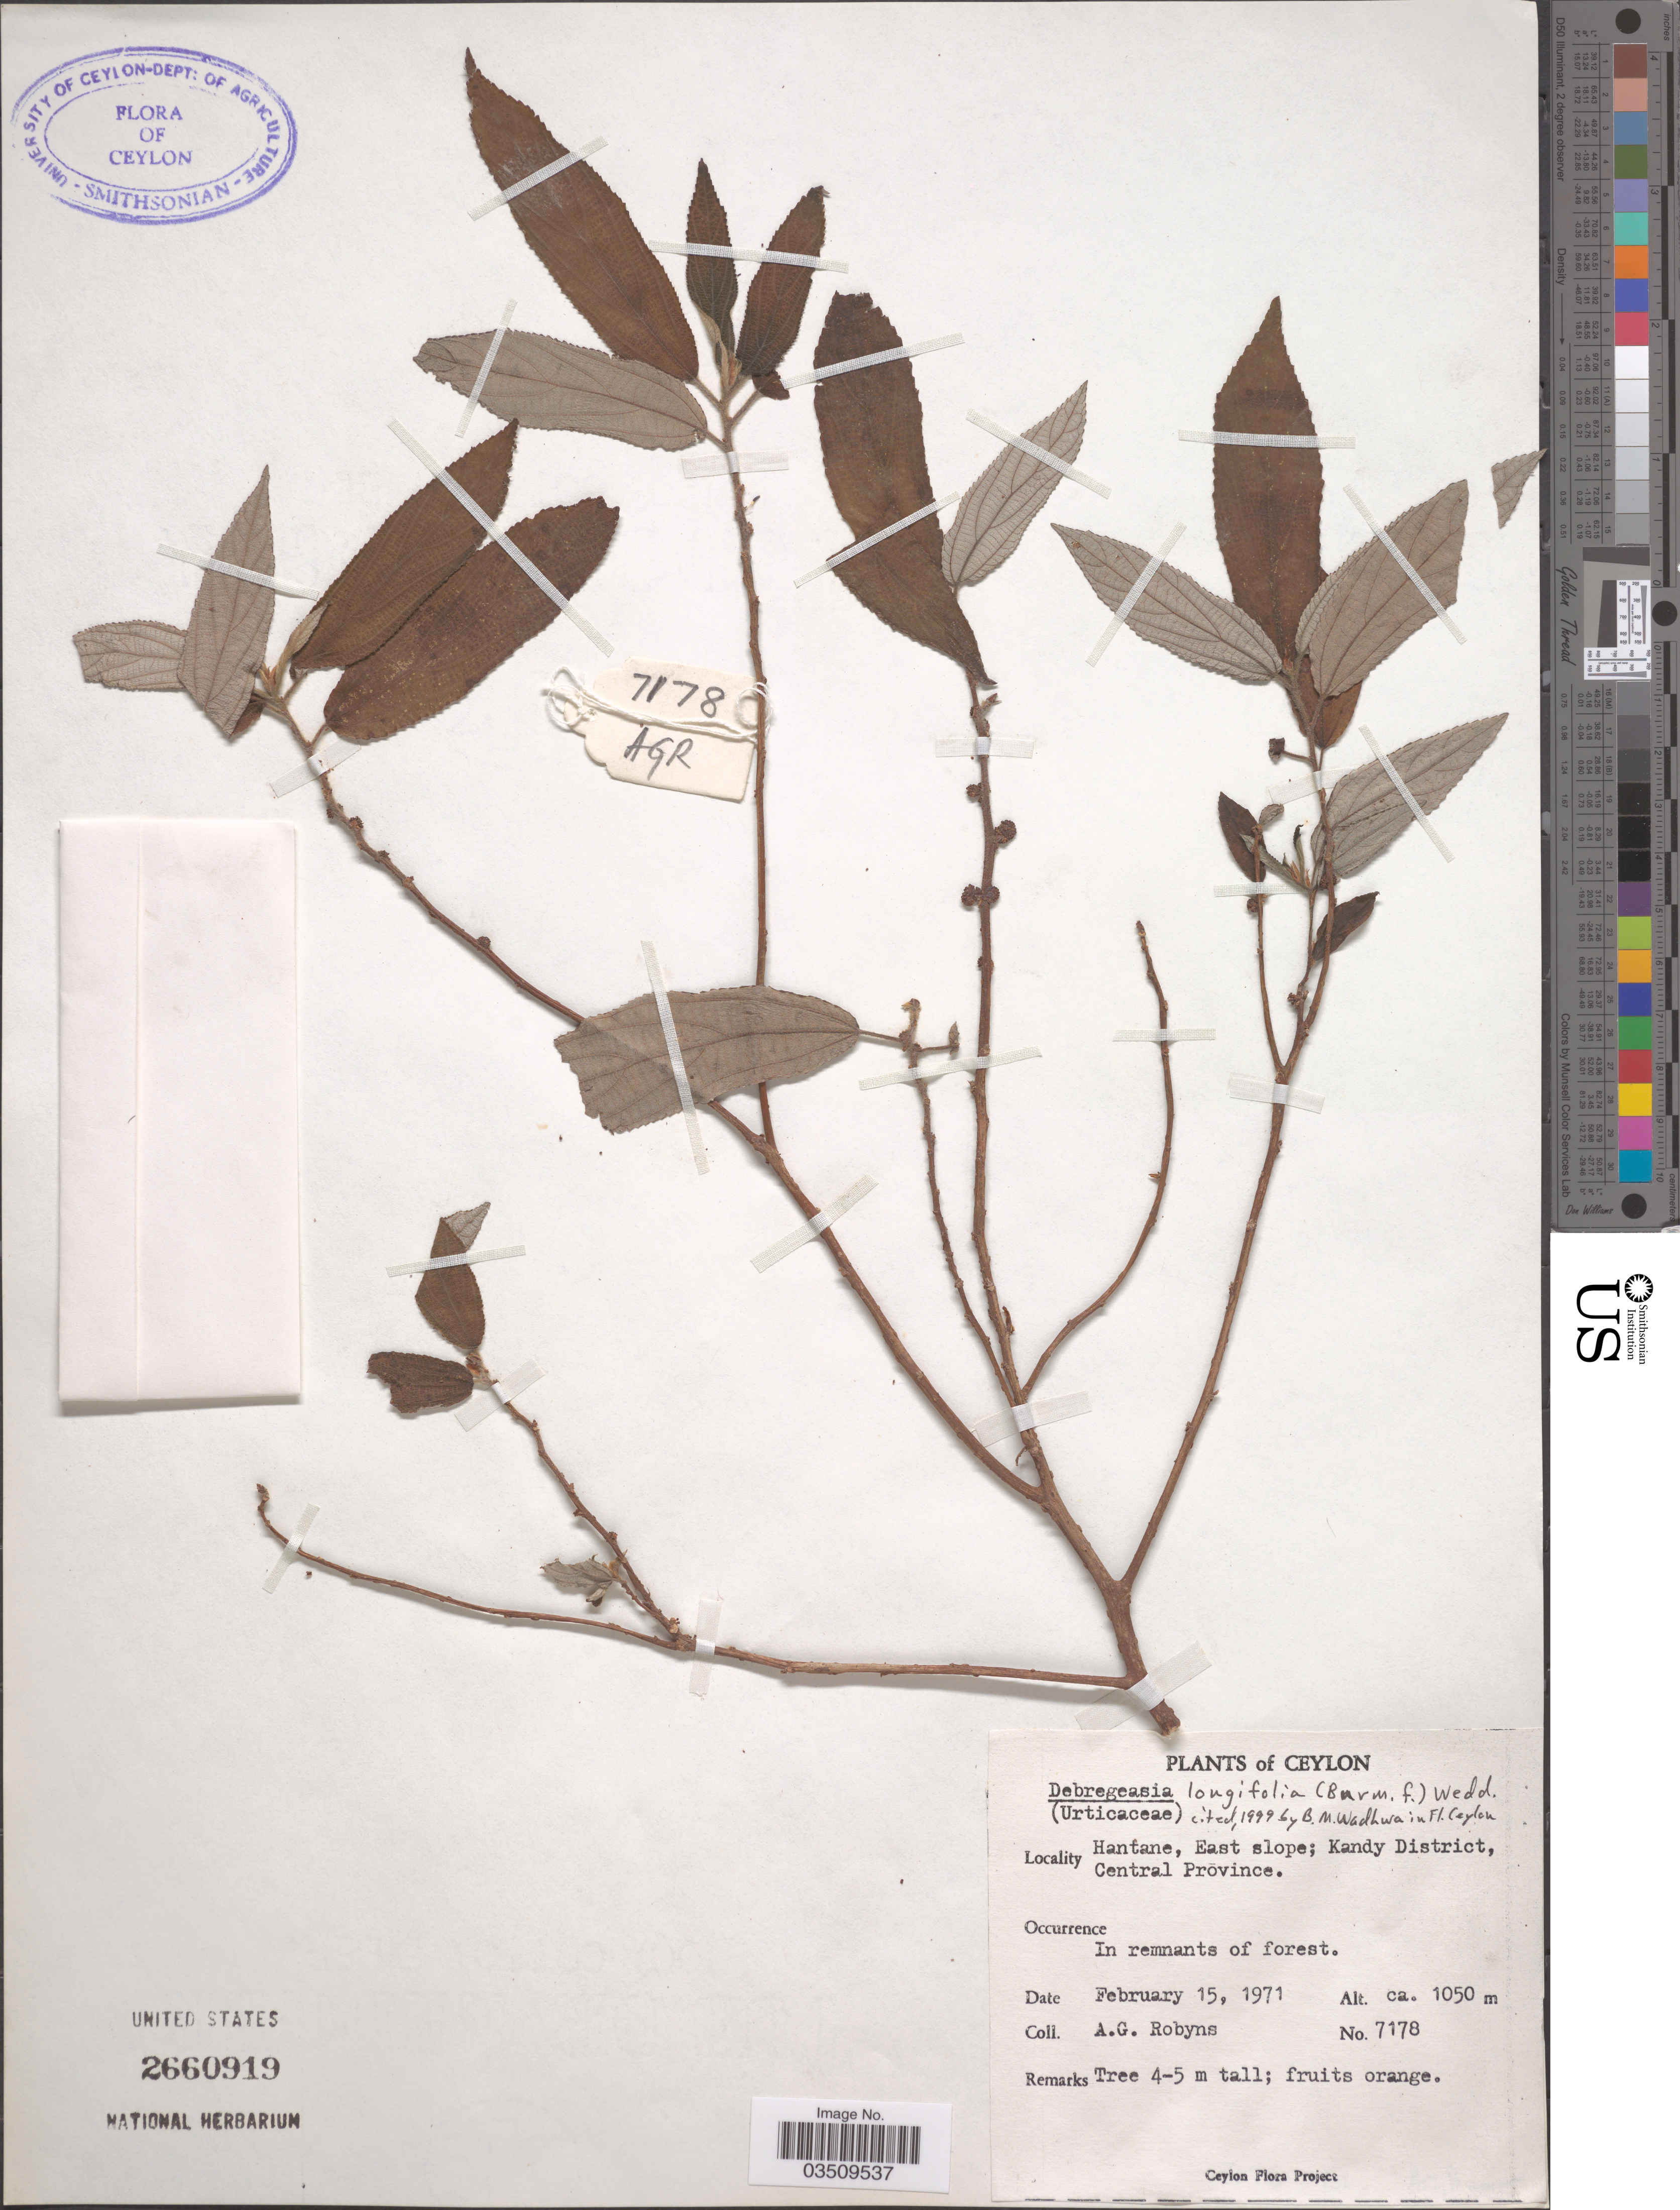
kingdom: Plantae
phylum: Tracheophyta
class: Magnoliopsida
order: Rosales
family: Urticaceae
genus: Debregeasia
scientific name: Debregeasia longifolia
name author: (Burm. f.) Wedd.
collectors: A. Robyns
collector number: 7178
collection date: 1971-02-15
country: Sri Lanka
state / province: Central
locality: Ceylon. Hantane, East slope; Kandy District.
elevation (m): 1050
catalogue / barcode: US 2660919